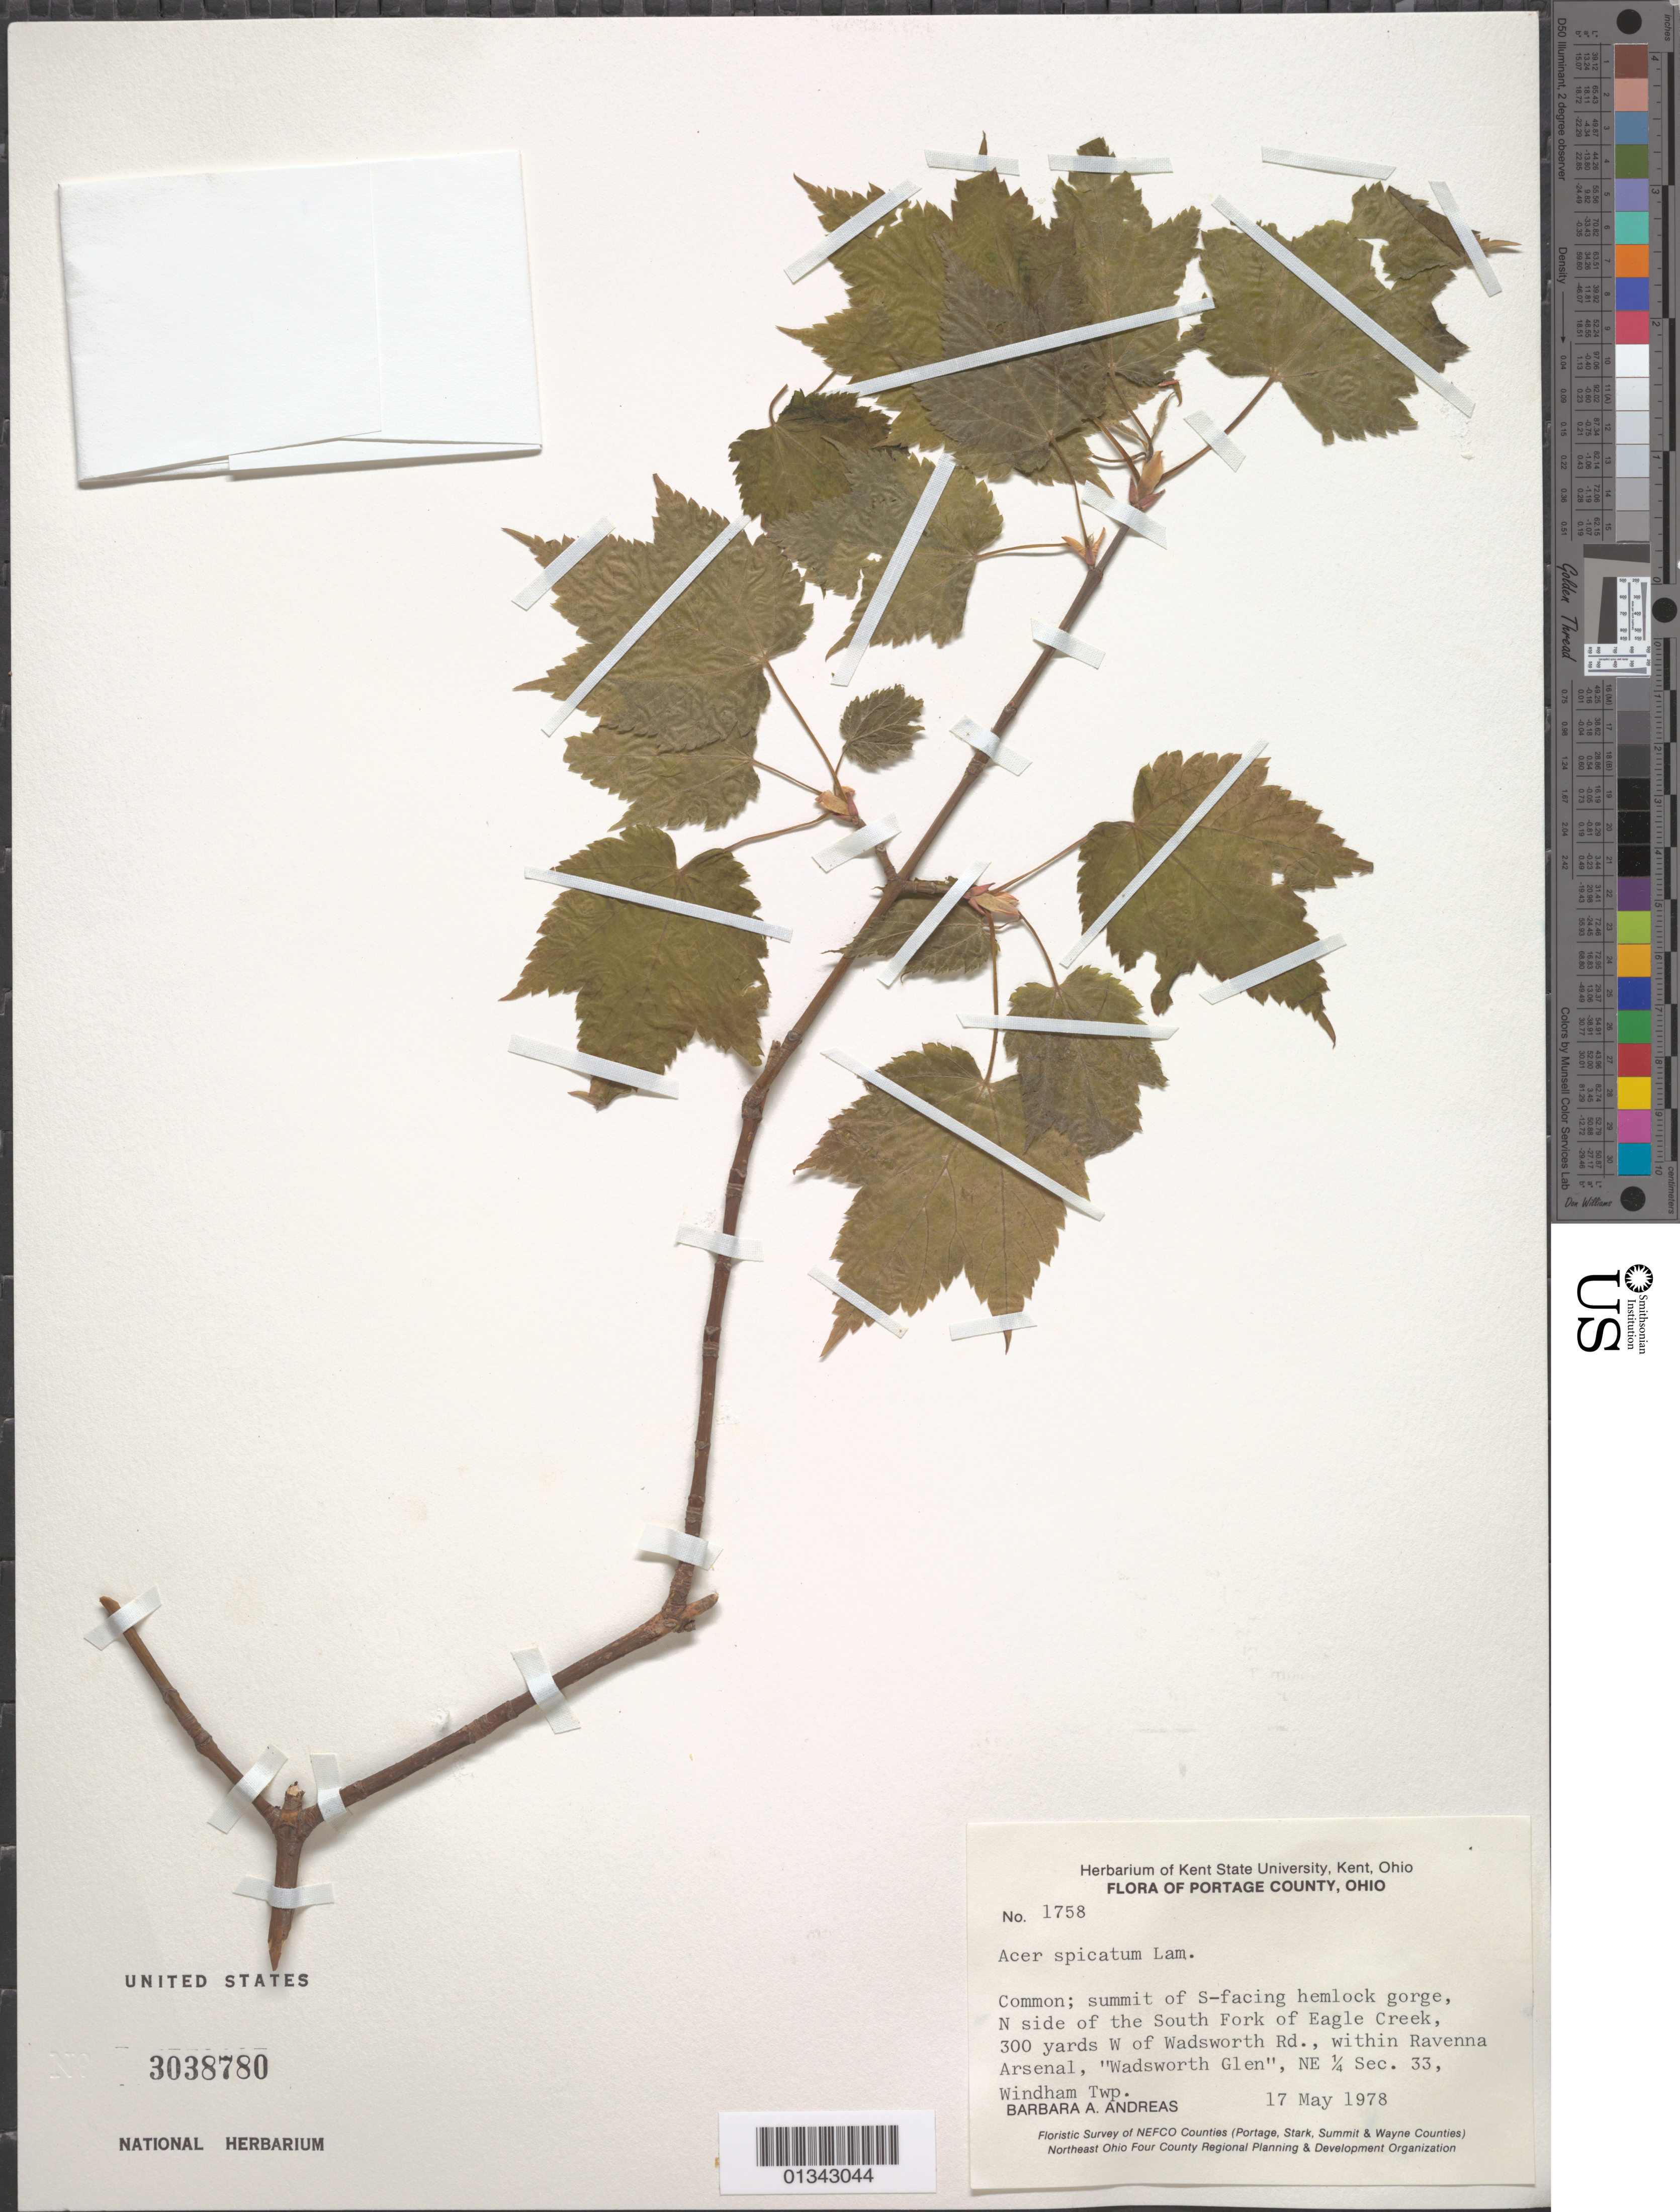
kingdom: Plantae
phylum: Tracheophyta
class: Magnoliopsida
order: Sapindales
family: Sapindaceae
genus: Acer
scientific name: Acer spicatum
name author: Lam.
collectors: B. A. Andreas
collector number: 1758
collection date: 1978-05-17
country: United States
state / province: Ohio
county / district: Portage County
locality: Portage County, N side of South Fork of Eagle Creek, 300 yards W of Wadsworth Rd., within Ravenna Arsenal, "Wadsworth Glen", NE 1/4 Sec. 33, Windham Twp.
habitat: Common; summit ofS-facing hemlock gorge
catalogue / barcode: US 3038780